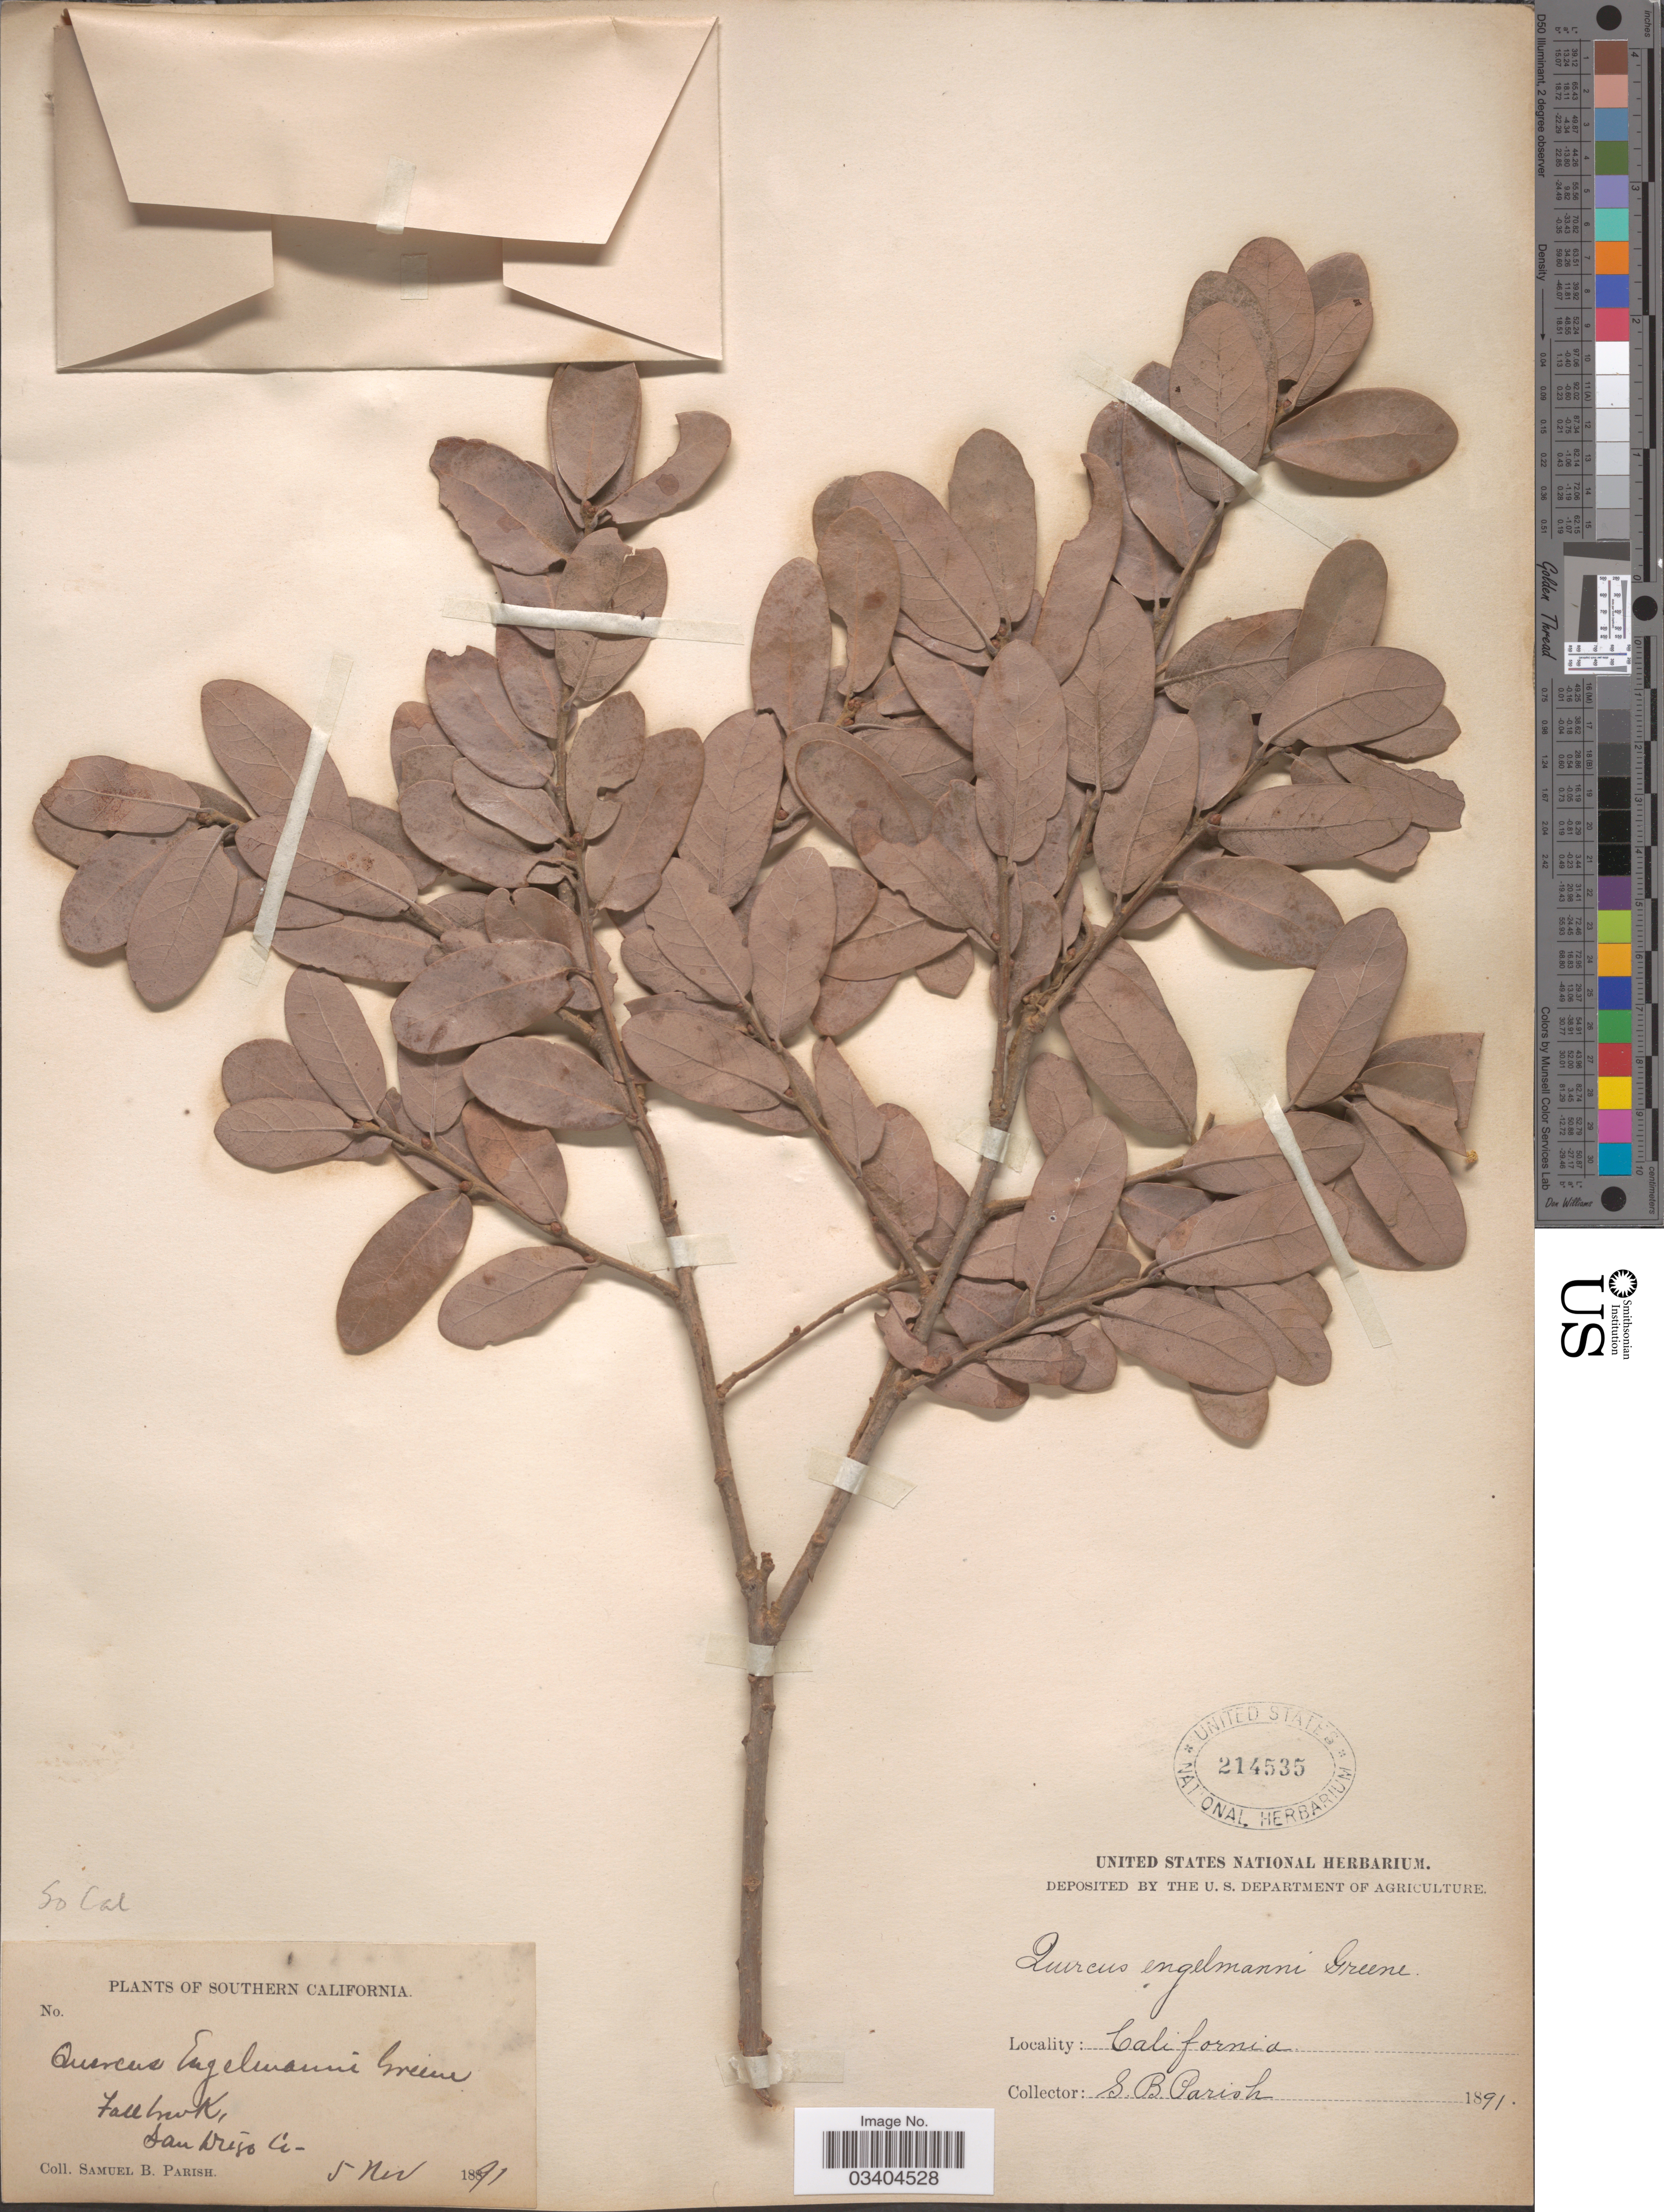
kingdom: Plantae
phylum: Tracheophyta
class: Magnoliopsida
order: Fagales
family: Fagaceae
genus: Quercus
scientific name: Quercus engelmannii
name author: Greene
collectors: S. B. Parish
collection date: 1891-11-05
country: United States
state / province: California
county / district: San Diego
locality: Southern California. Fallbrook, San Diego Co.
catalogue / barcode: US 214535